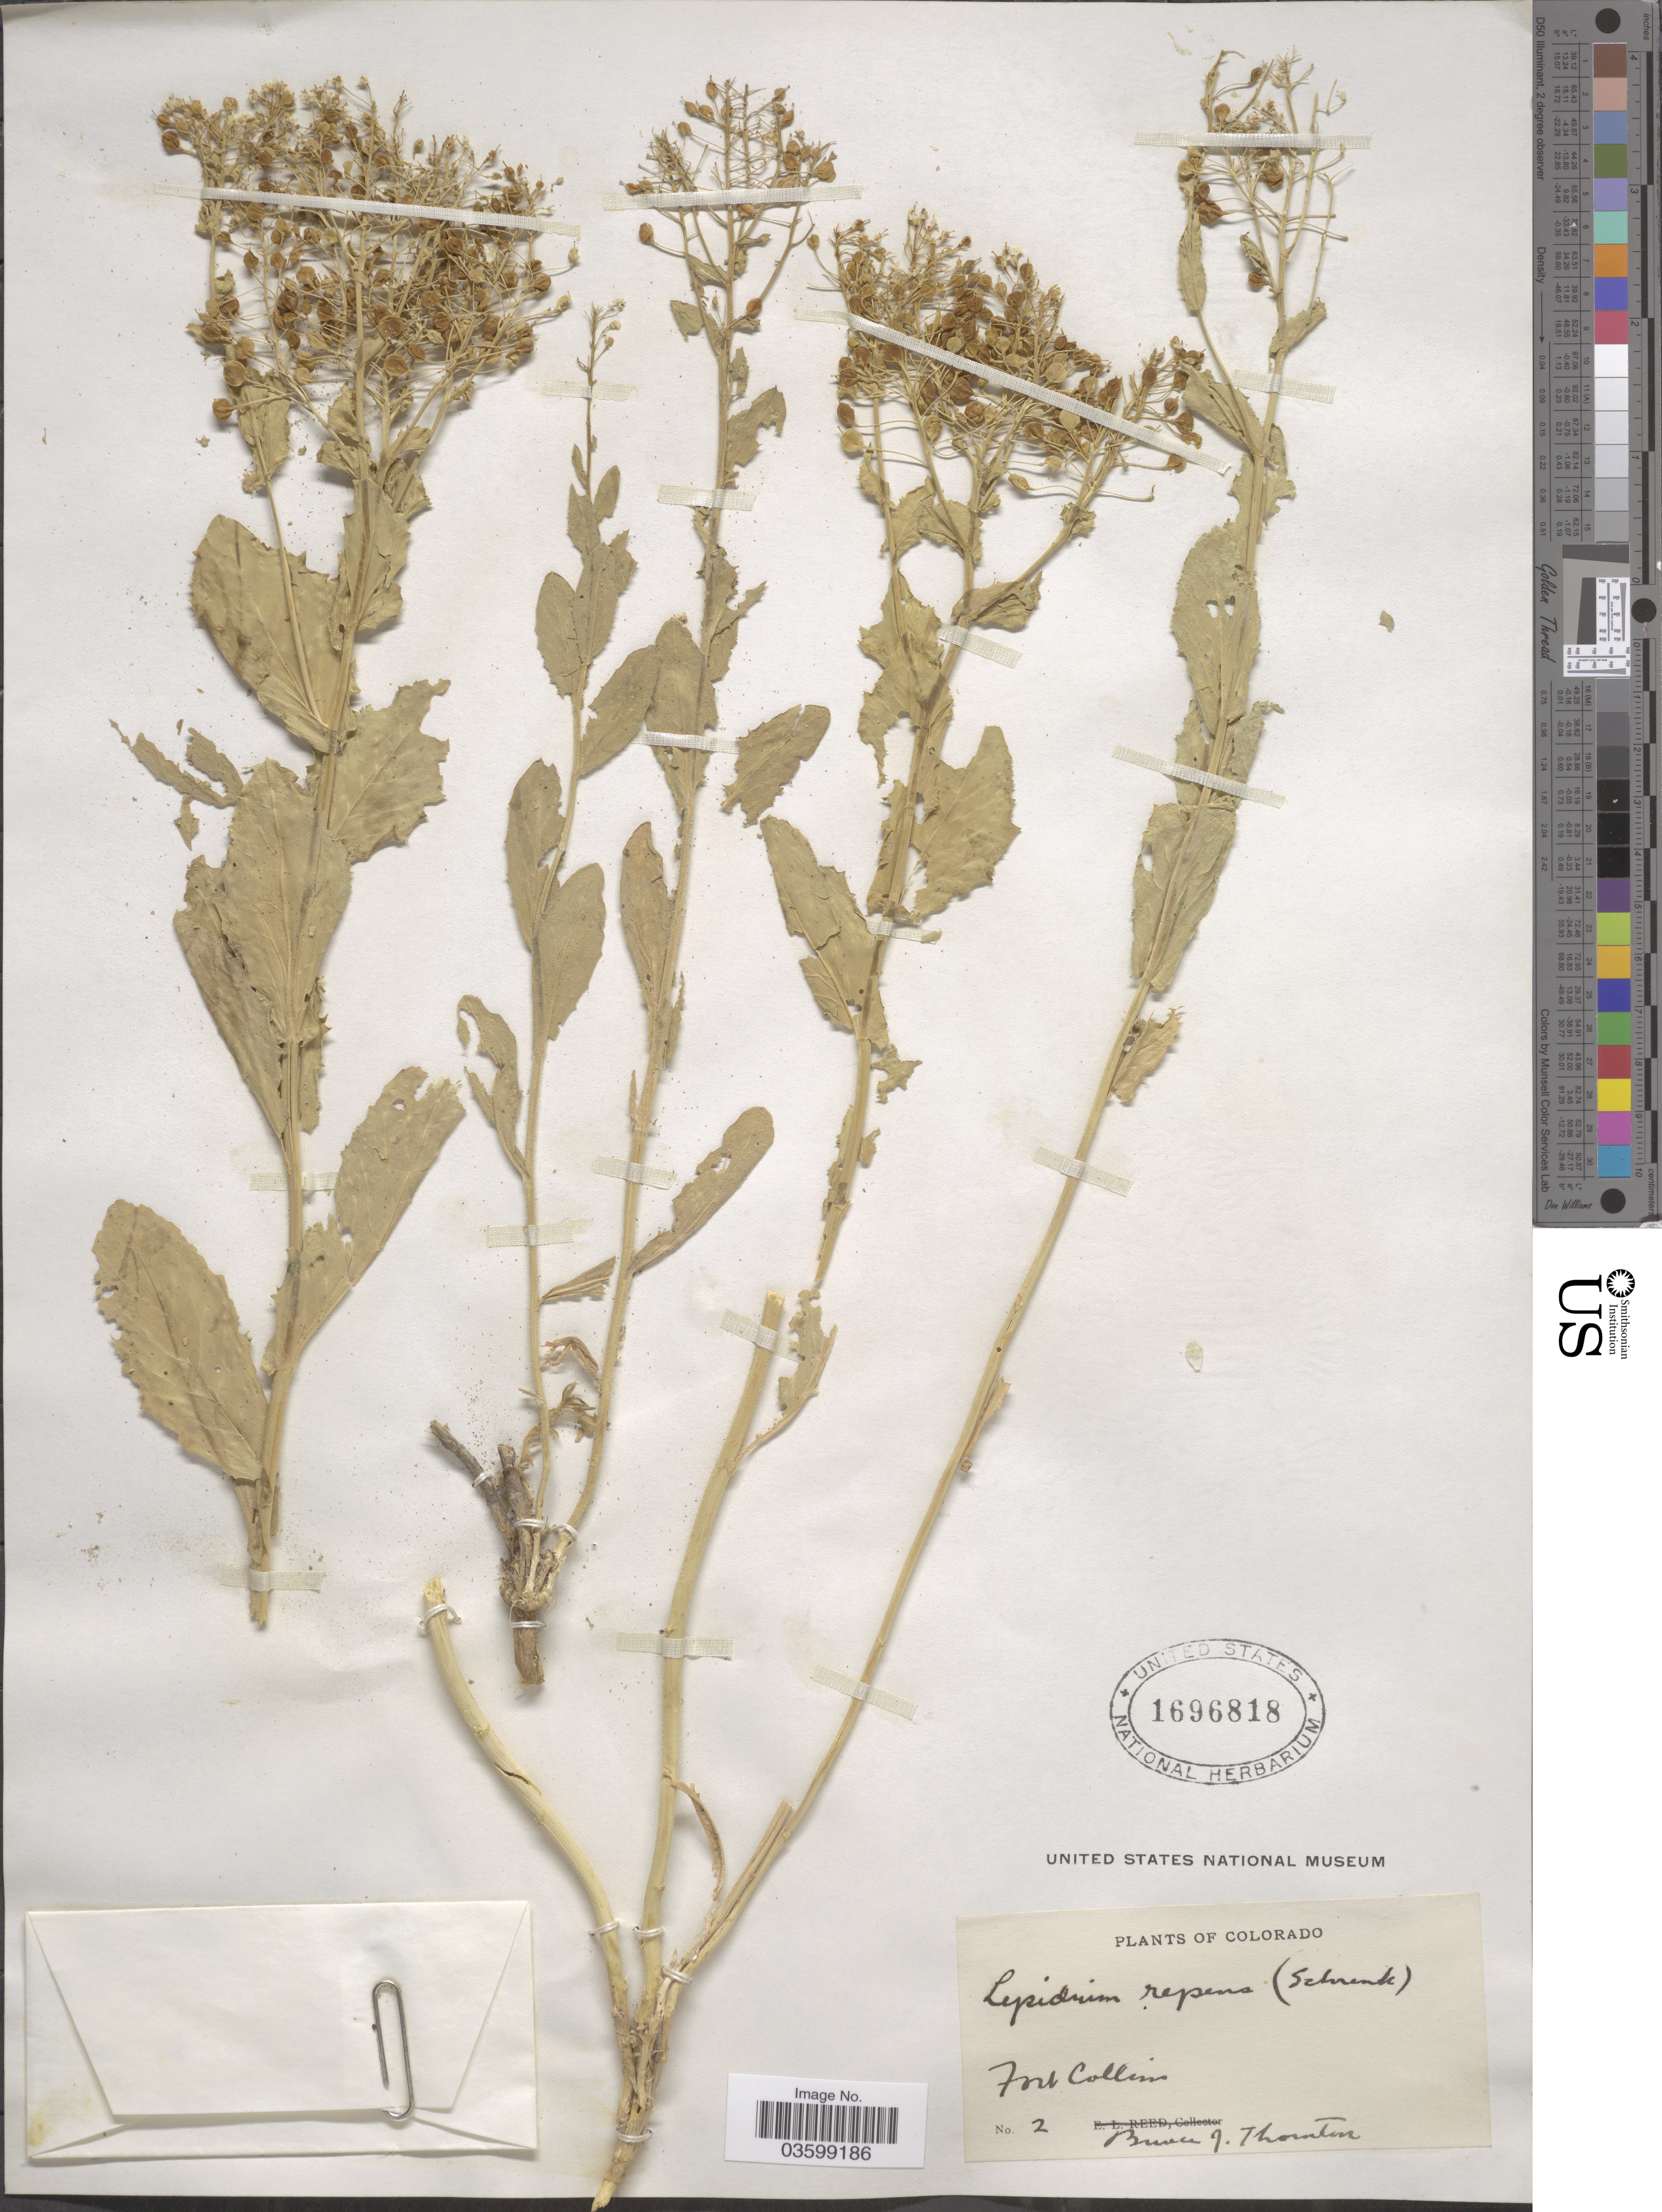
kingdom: Plantae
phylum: Tracheophyta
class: Magnoliopsida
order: Brassicales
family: Brassicaceae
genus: Lepidium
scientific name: Lepidium repens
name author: (Schrenk) Boiss.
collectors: B. Thornton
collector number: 2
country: United States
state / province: Colorado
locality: Fort Collins.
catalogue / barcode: US 1696818